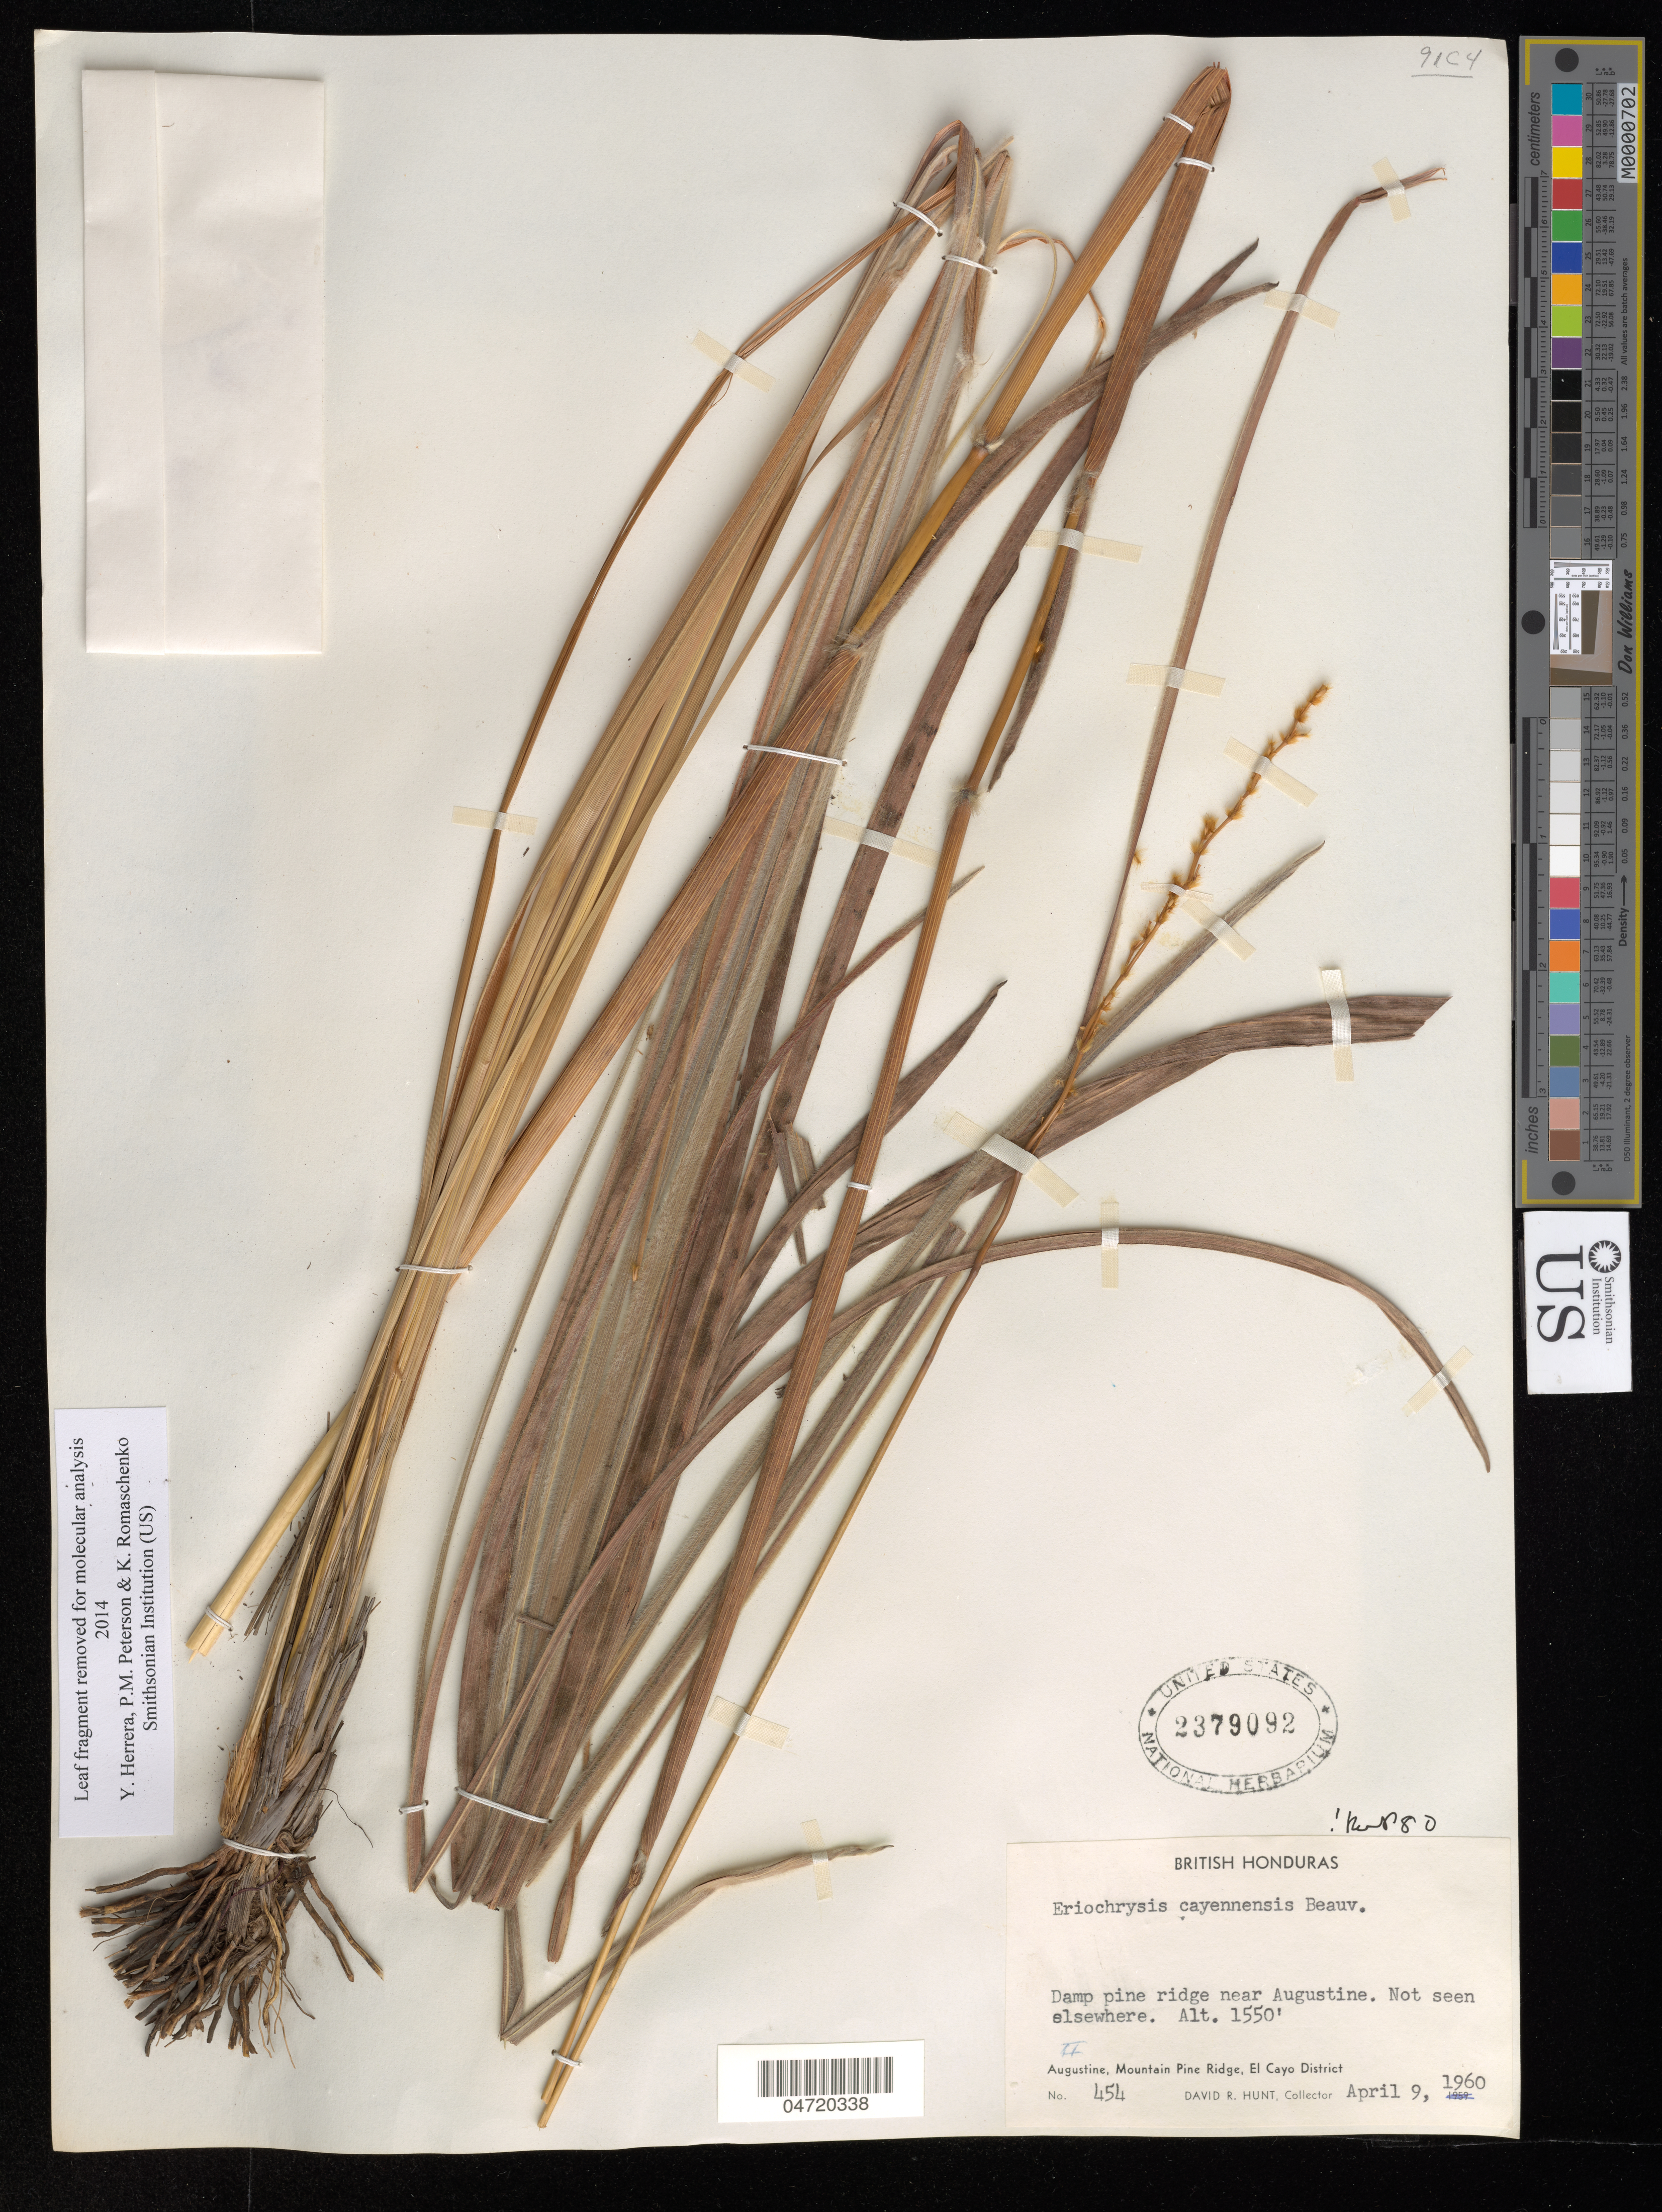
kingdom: Plantae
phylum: Tracheophyta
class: Liliopsida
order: Poales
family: Poaceae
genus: Eriochrysis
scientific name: Eriochrysis cayennensis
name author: P. Beauv.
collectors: D. Hunt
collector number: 454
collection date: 1960-04-09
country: Belize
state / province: Cayo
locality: British Honduras. Damp pine ridge near Augustine. Mountain Pine Ridge, El Cayo District.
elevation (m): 472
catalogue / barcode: US 2379092